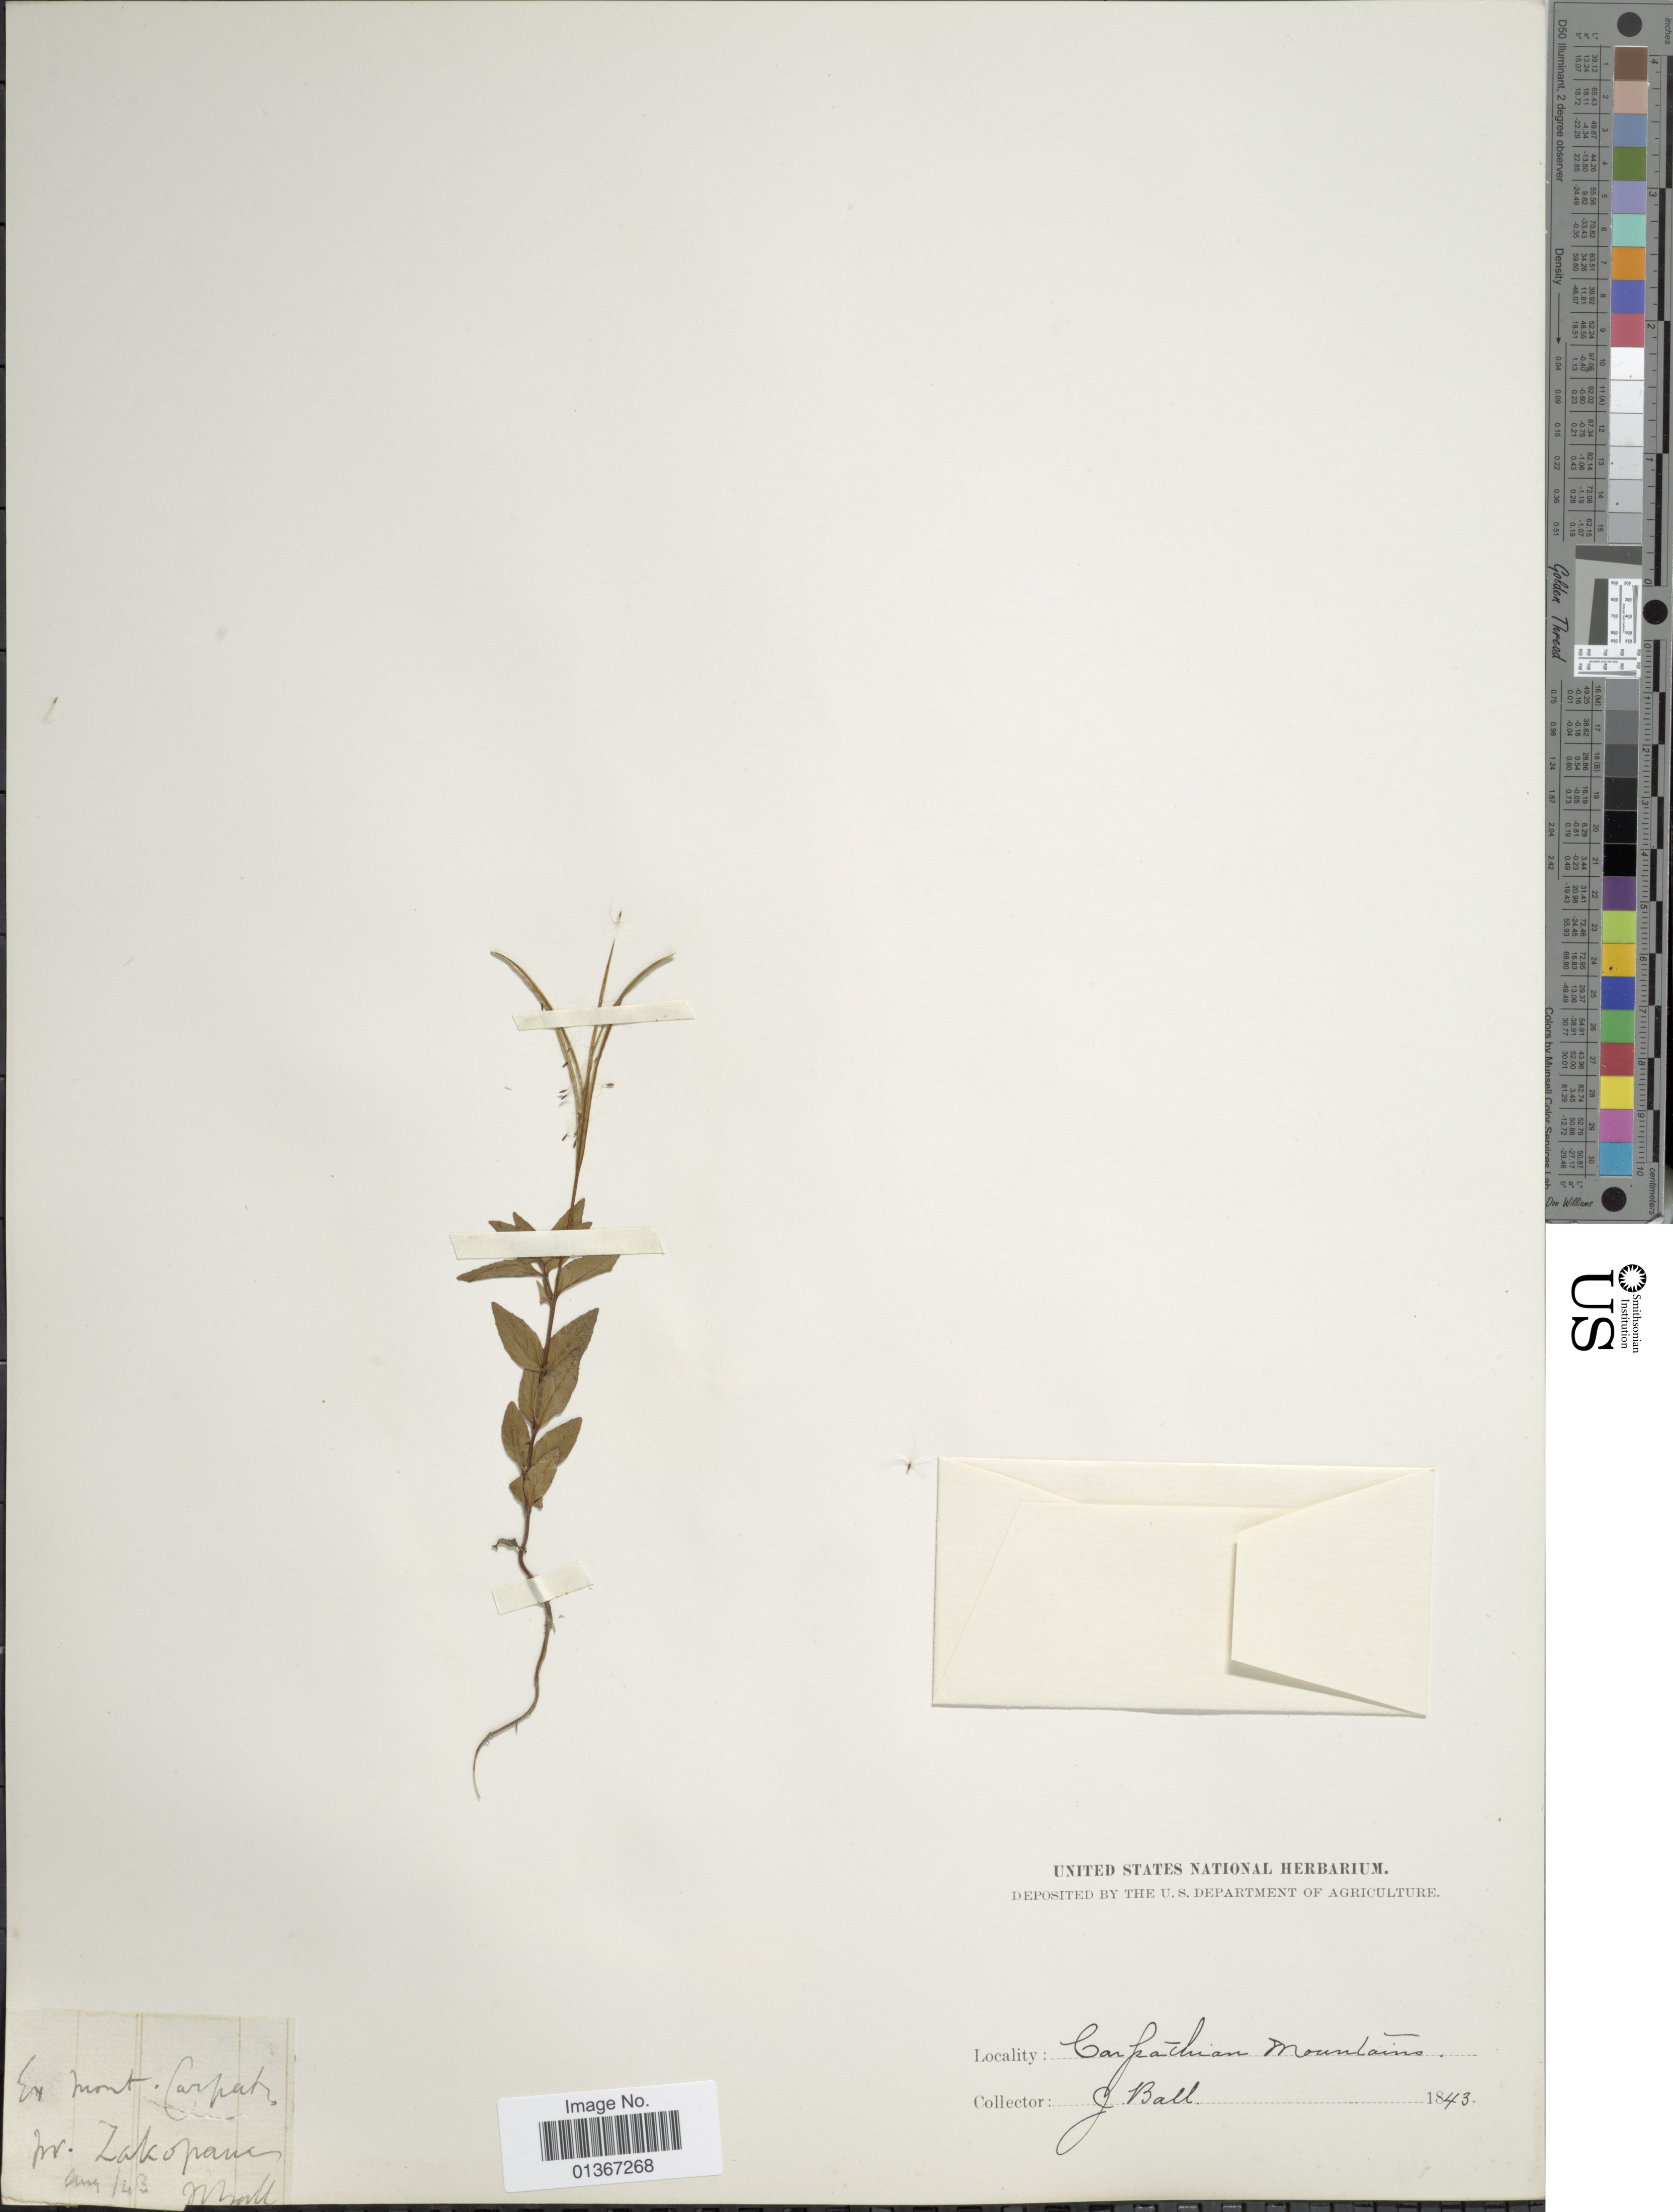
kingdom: Plantae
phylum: Tracheophyta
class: Magnoliopsida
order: Myrtales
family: Onagraceae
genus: Epilobium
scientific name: Epilobium sp.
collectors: J. Ball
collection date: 1843-08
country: Poland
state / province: Malopolskie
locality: Carpathian Mountains.